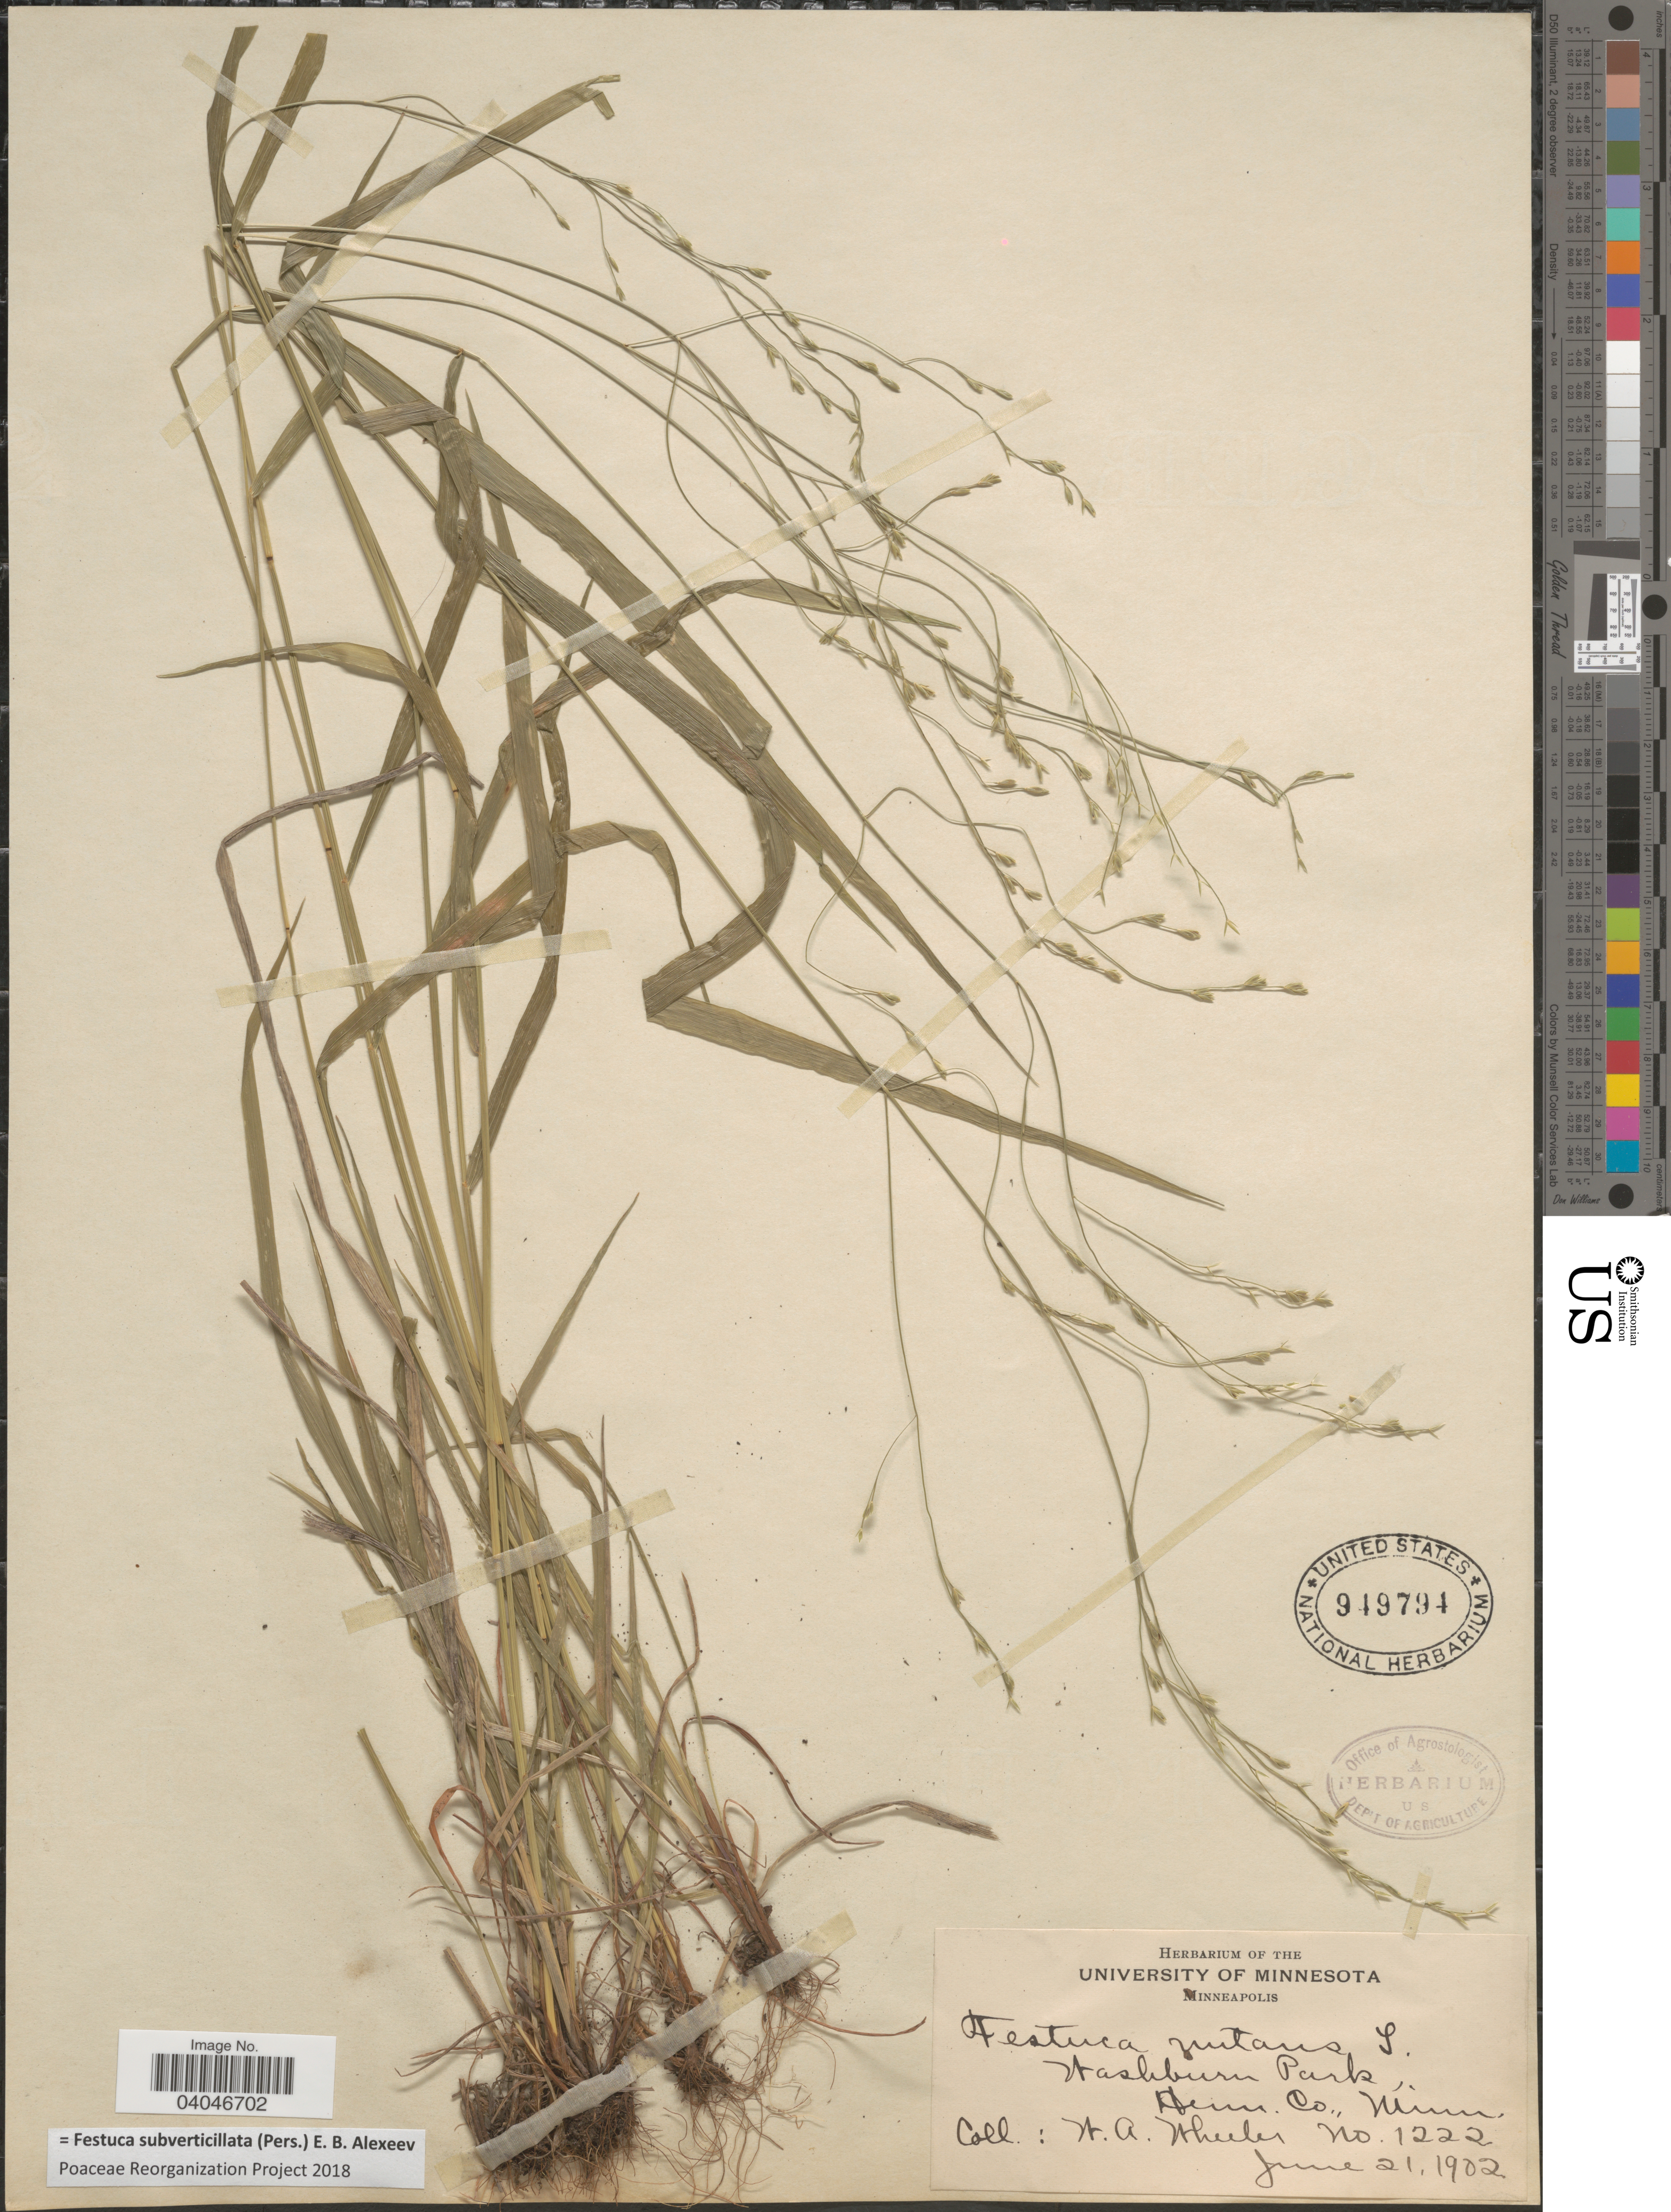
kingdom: Plantae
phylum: Tracheophyta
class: Liliopsida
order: Poales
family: Poaceae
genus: Festuca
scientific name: Festuca subverticillata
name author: (Pers.) E.B. Alexeev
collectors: W. Wheeler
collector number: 1222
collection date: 1902-06-21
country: United States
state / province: Minnesota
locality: Washburn Park, Henn. Co.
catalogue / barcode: US 949794